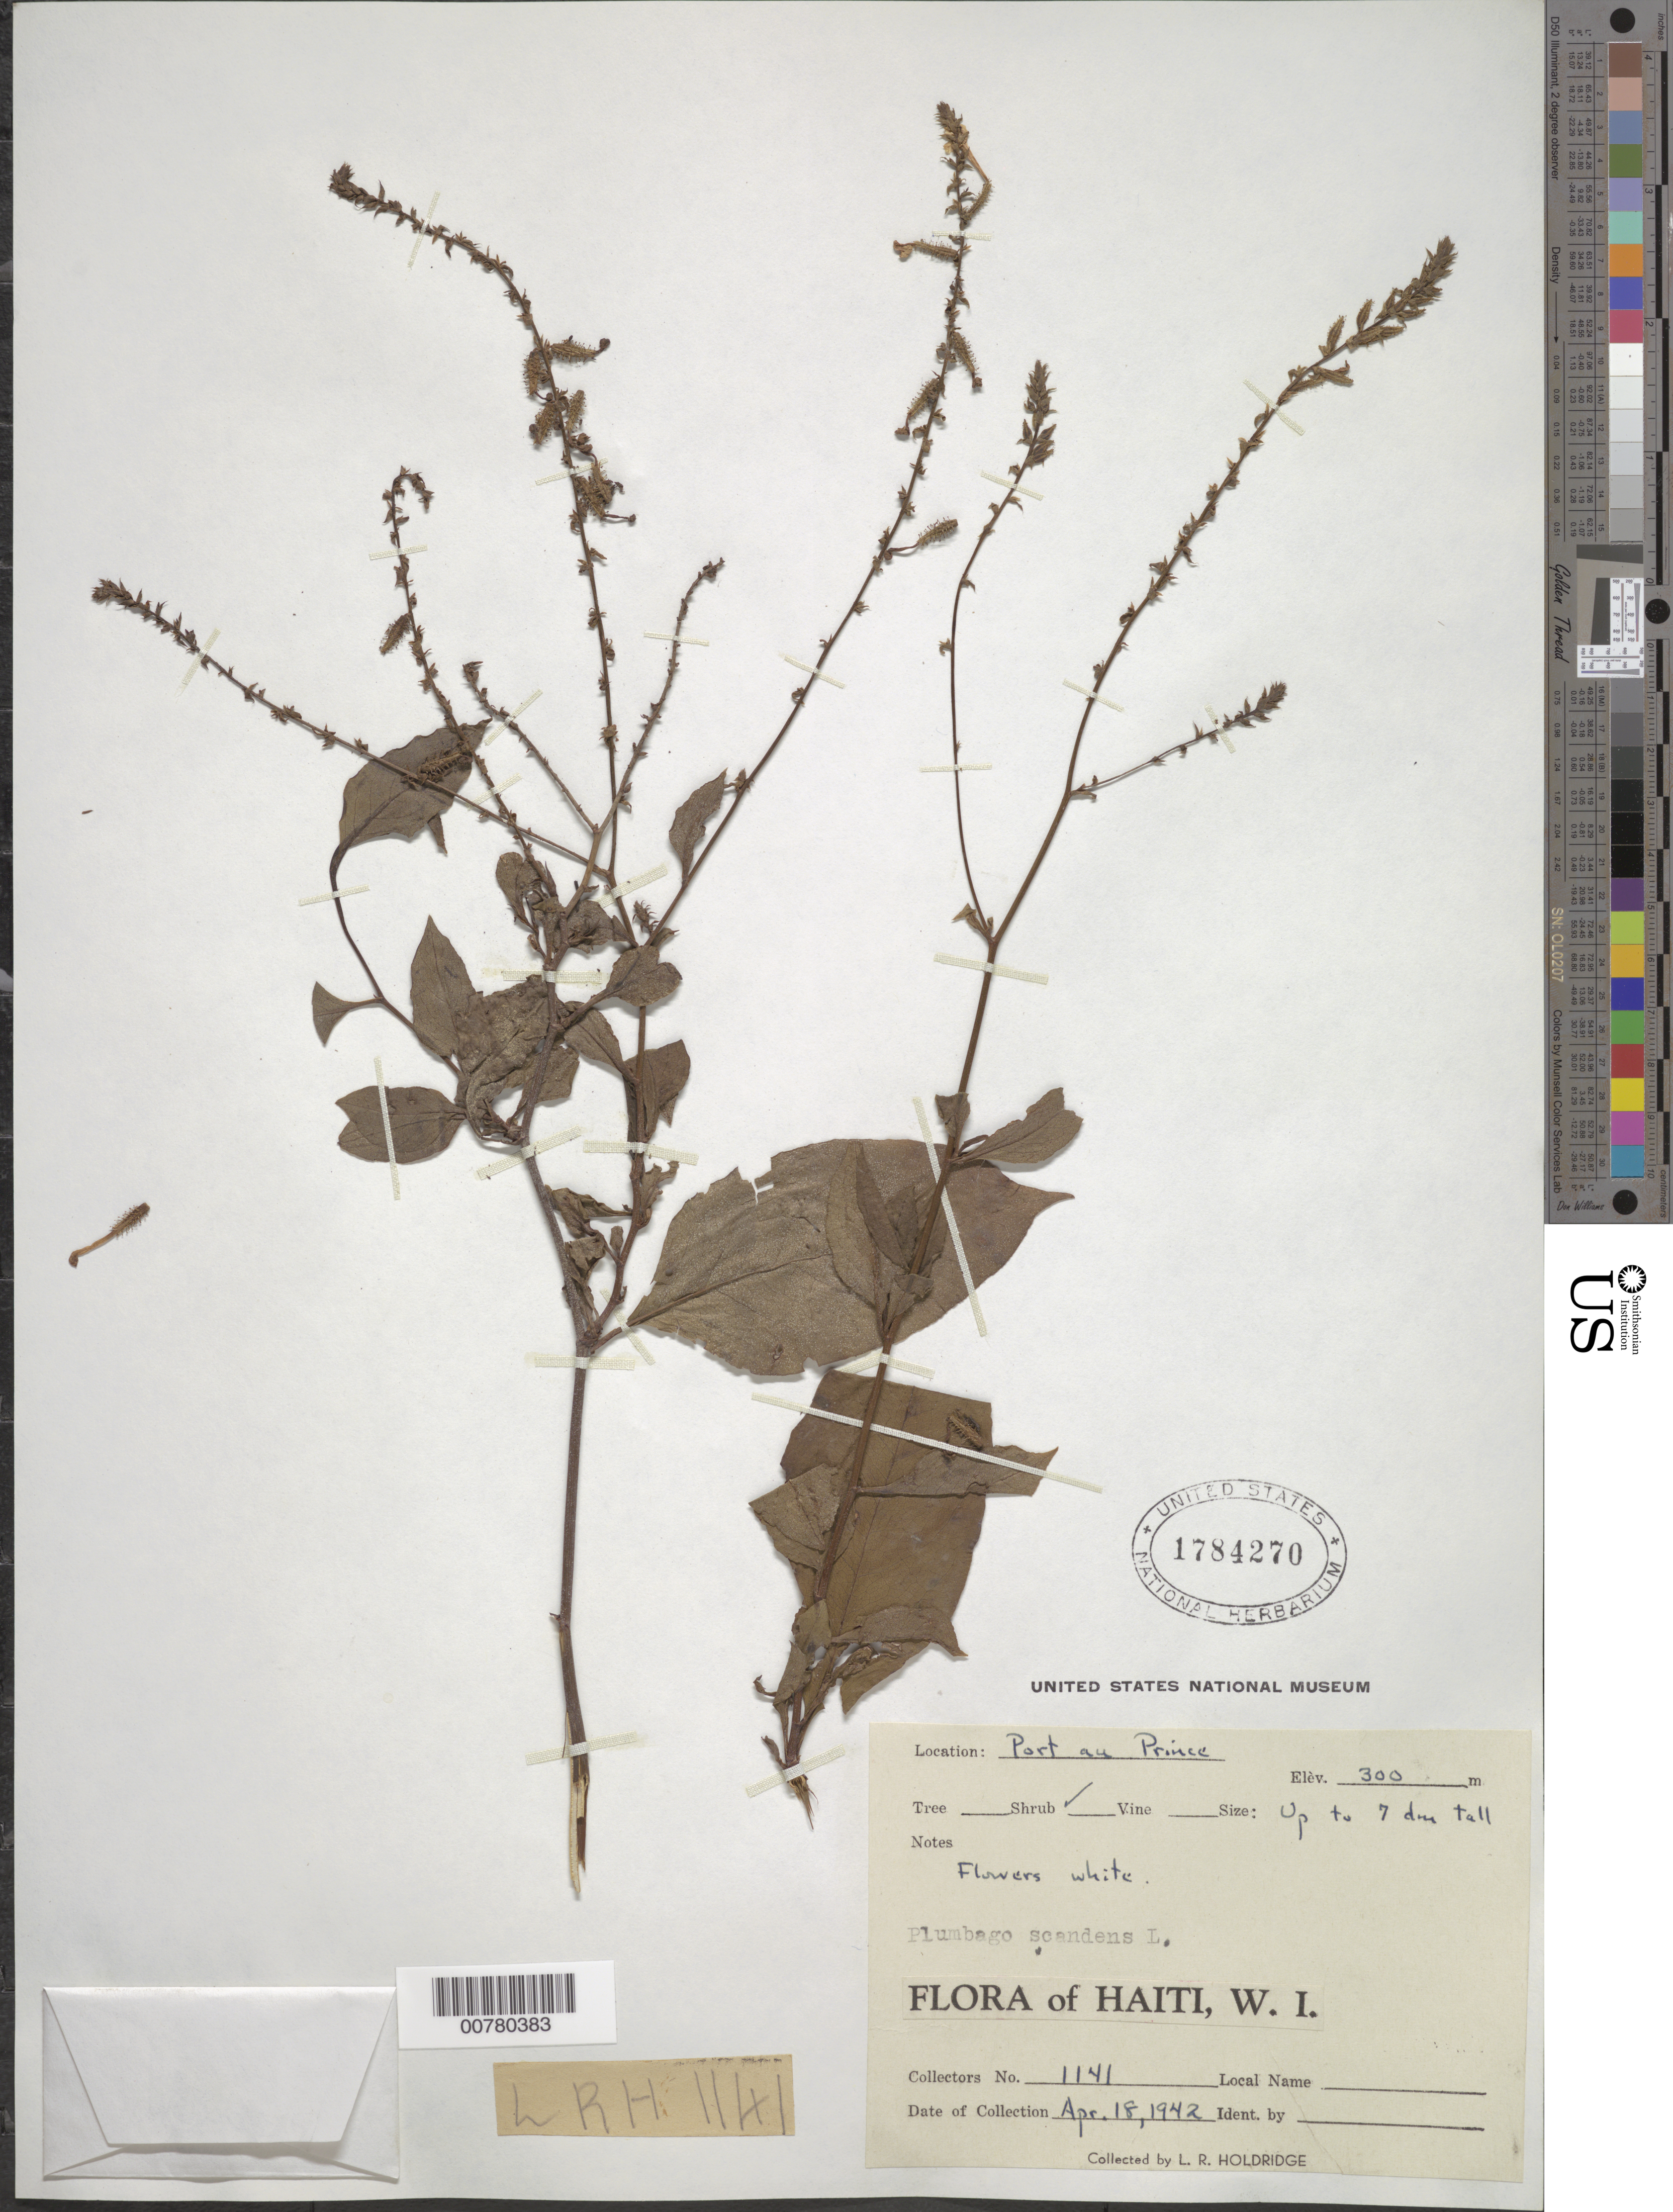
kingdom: Plantae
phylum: Tracheophyta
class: Magnoliopsida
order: Caryophyllales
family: Plumbaginaceae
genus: Plumbago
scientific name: Plumbago scandens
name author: L.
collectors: L. Holdridge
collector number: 1141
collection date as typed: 18 Apr 1942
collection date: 1942-04-18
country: Haiti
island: Hispaniola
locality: Port au Prince.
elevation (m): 300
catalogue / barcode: US 1784270